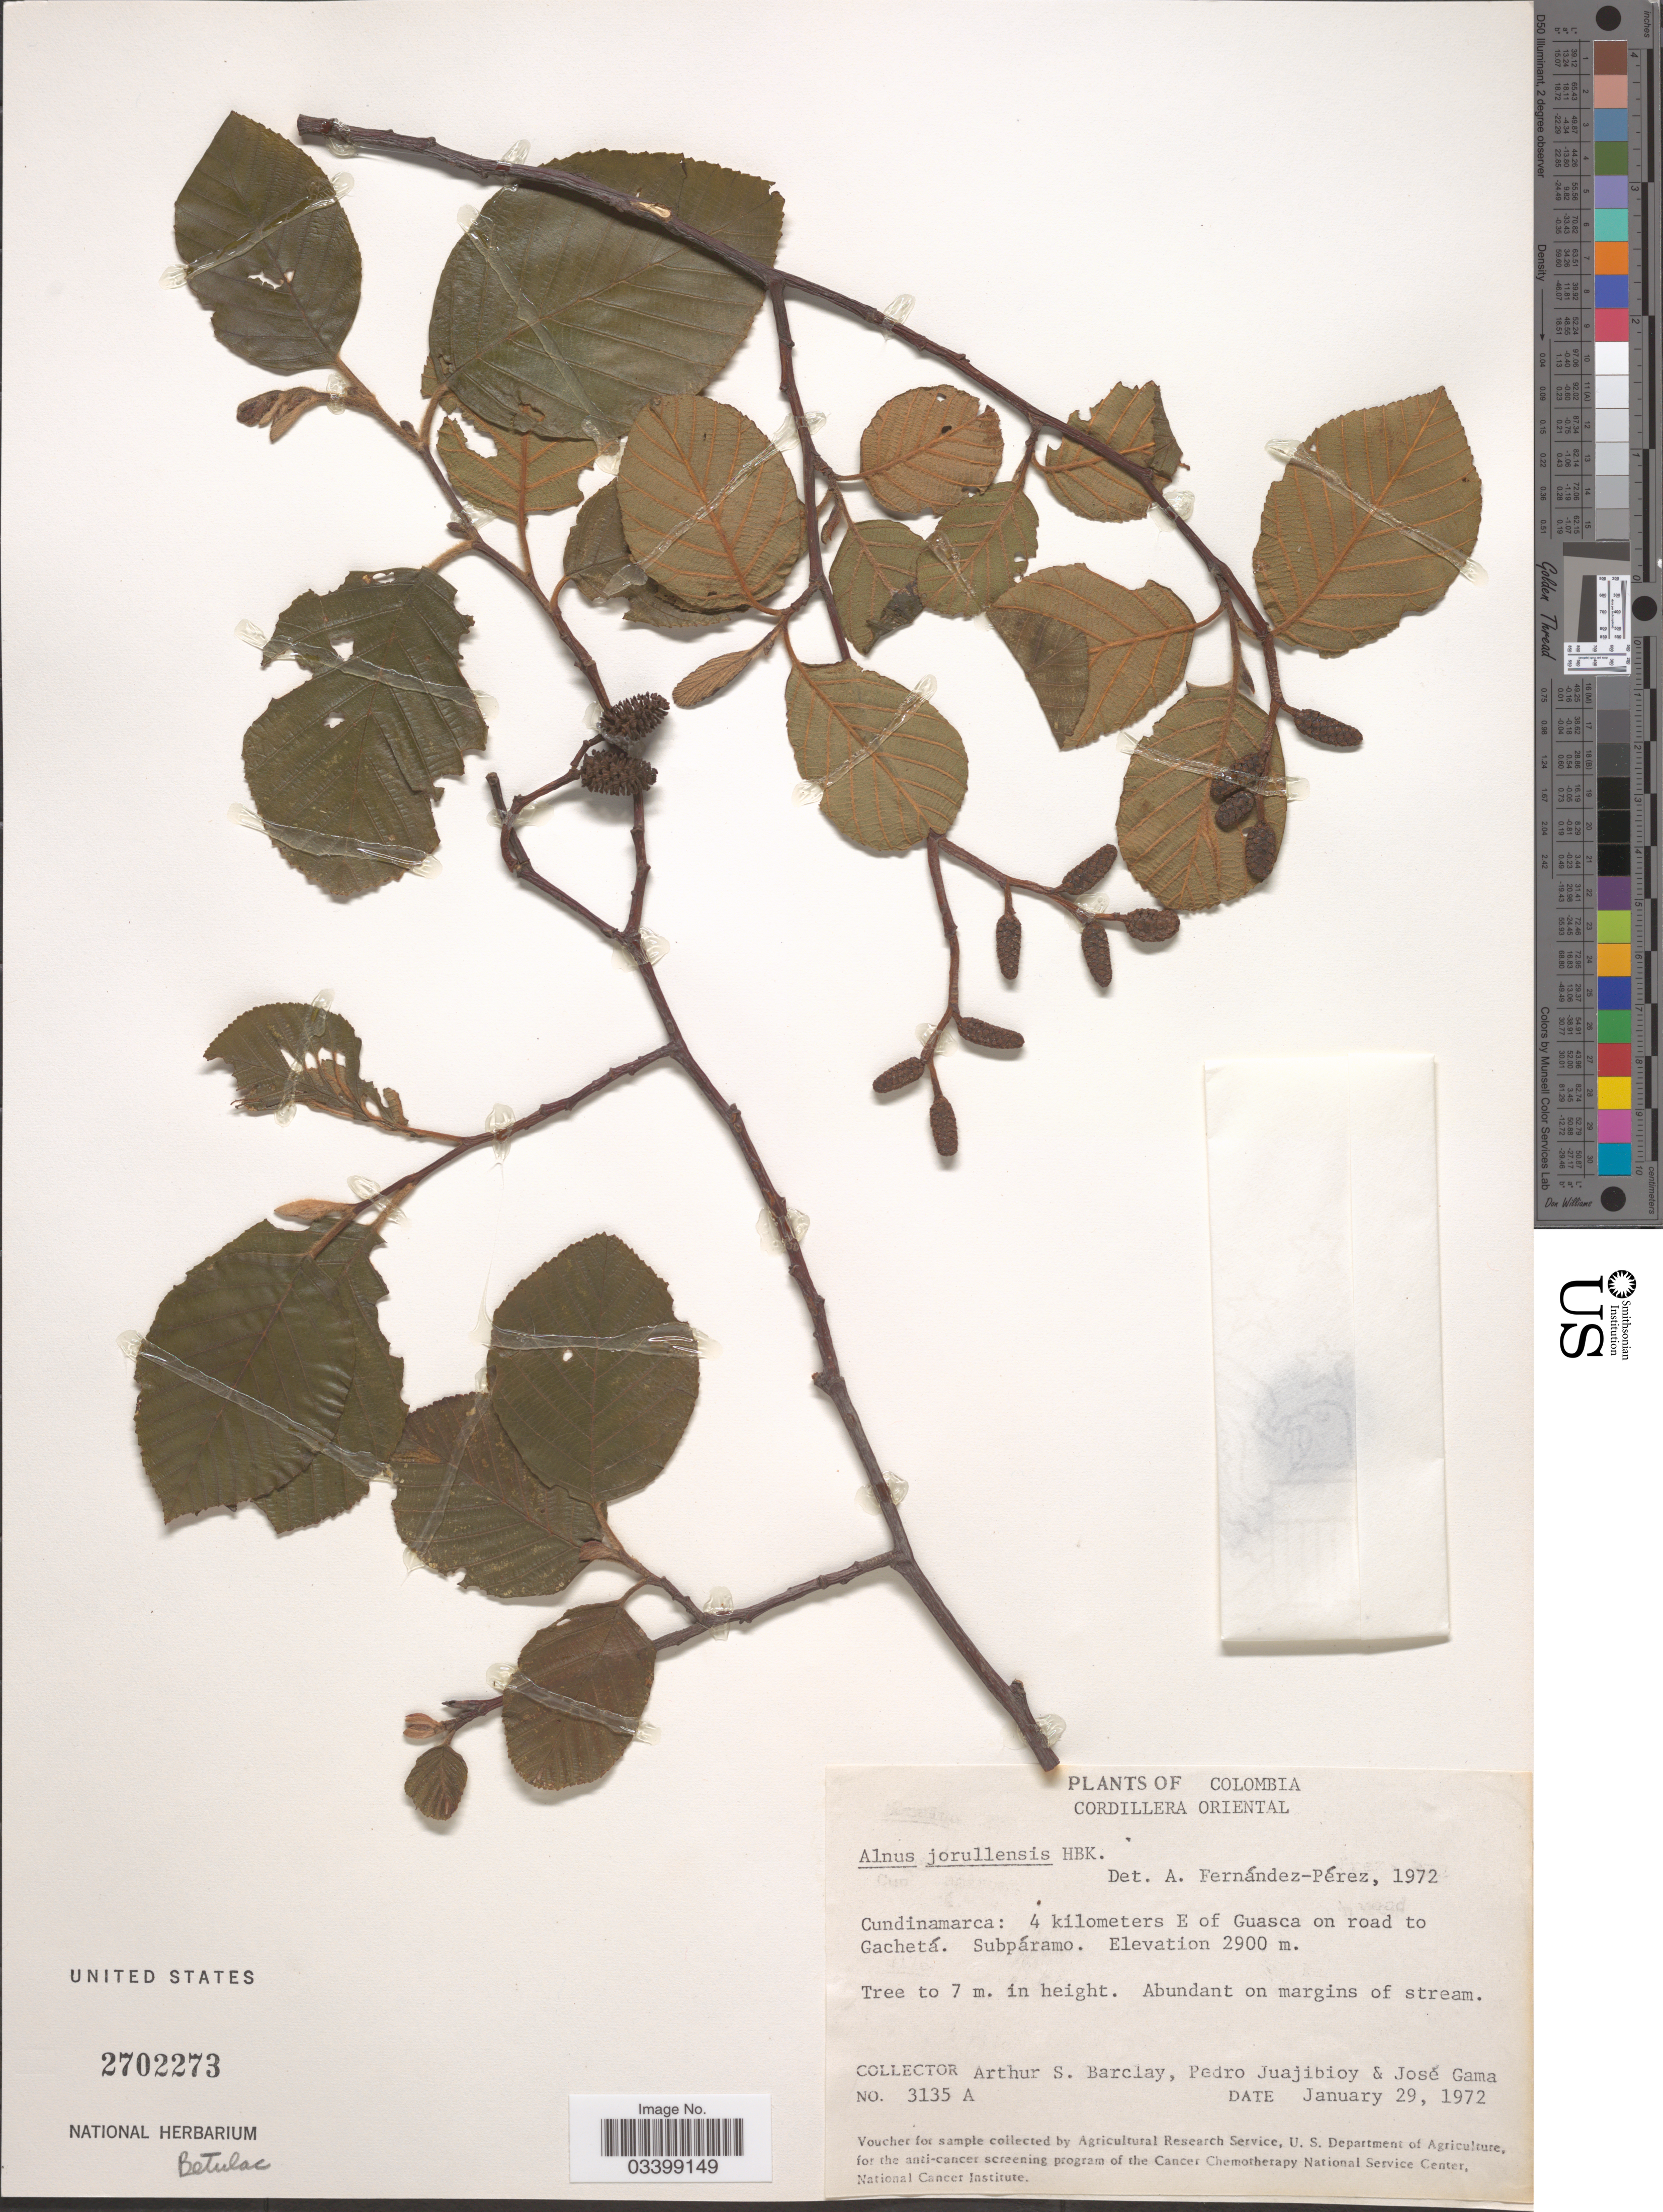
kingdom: Plantae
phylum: Tracheophyta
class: Magnoliopsida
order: Fagales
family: Betulaceae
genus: Alnus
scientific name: Alnus acuminata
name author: Kunth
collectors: A. S. Barclay, P. Juajibioy & J. Gama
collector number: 3135 A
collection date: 1972-01-29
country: Colombia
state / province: Cundinamarca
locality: Cordillera Oriental. 4 kilometers E of Guasca on road to Gachetá.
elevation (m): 2900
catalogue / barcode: US 2702273